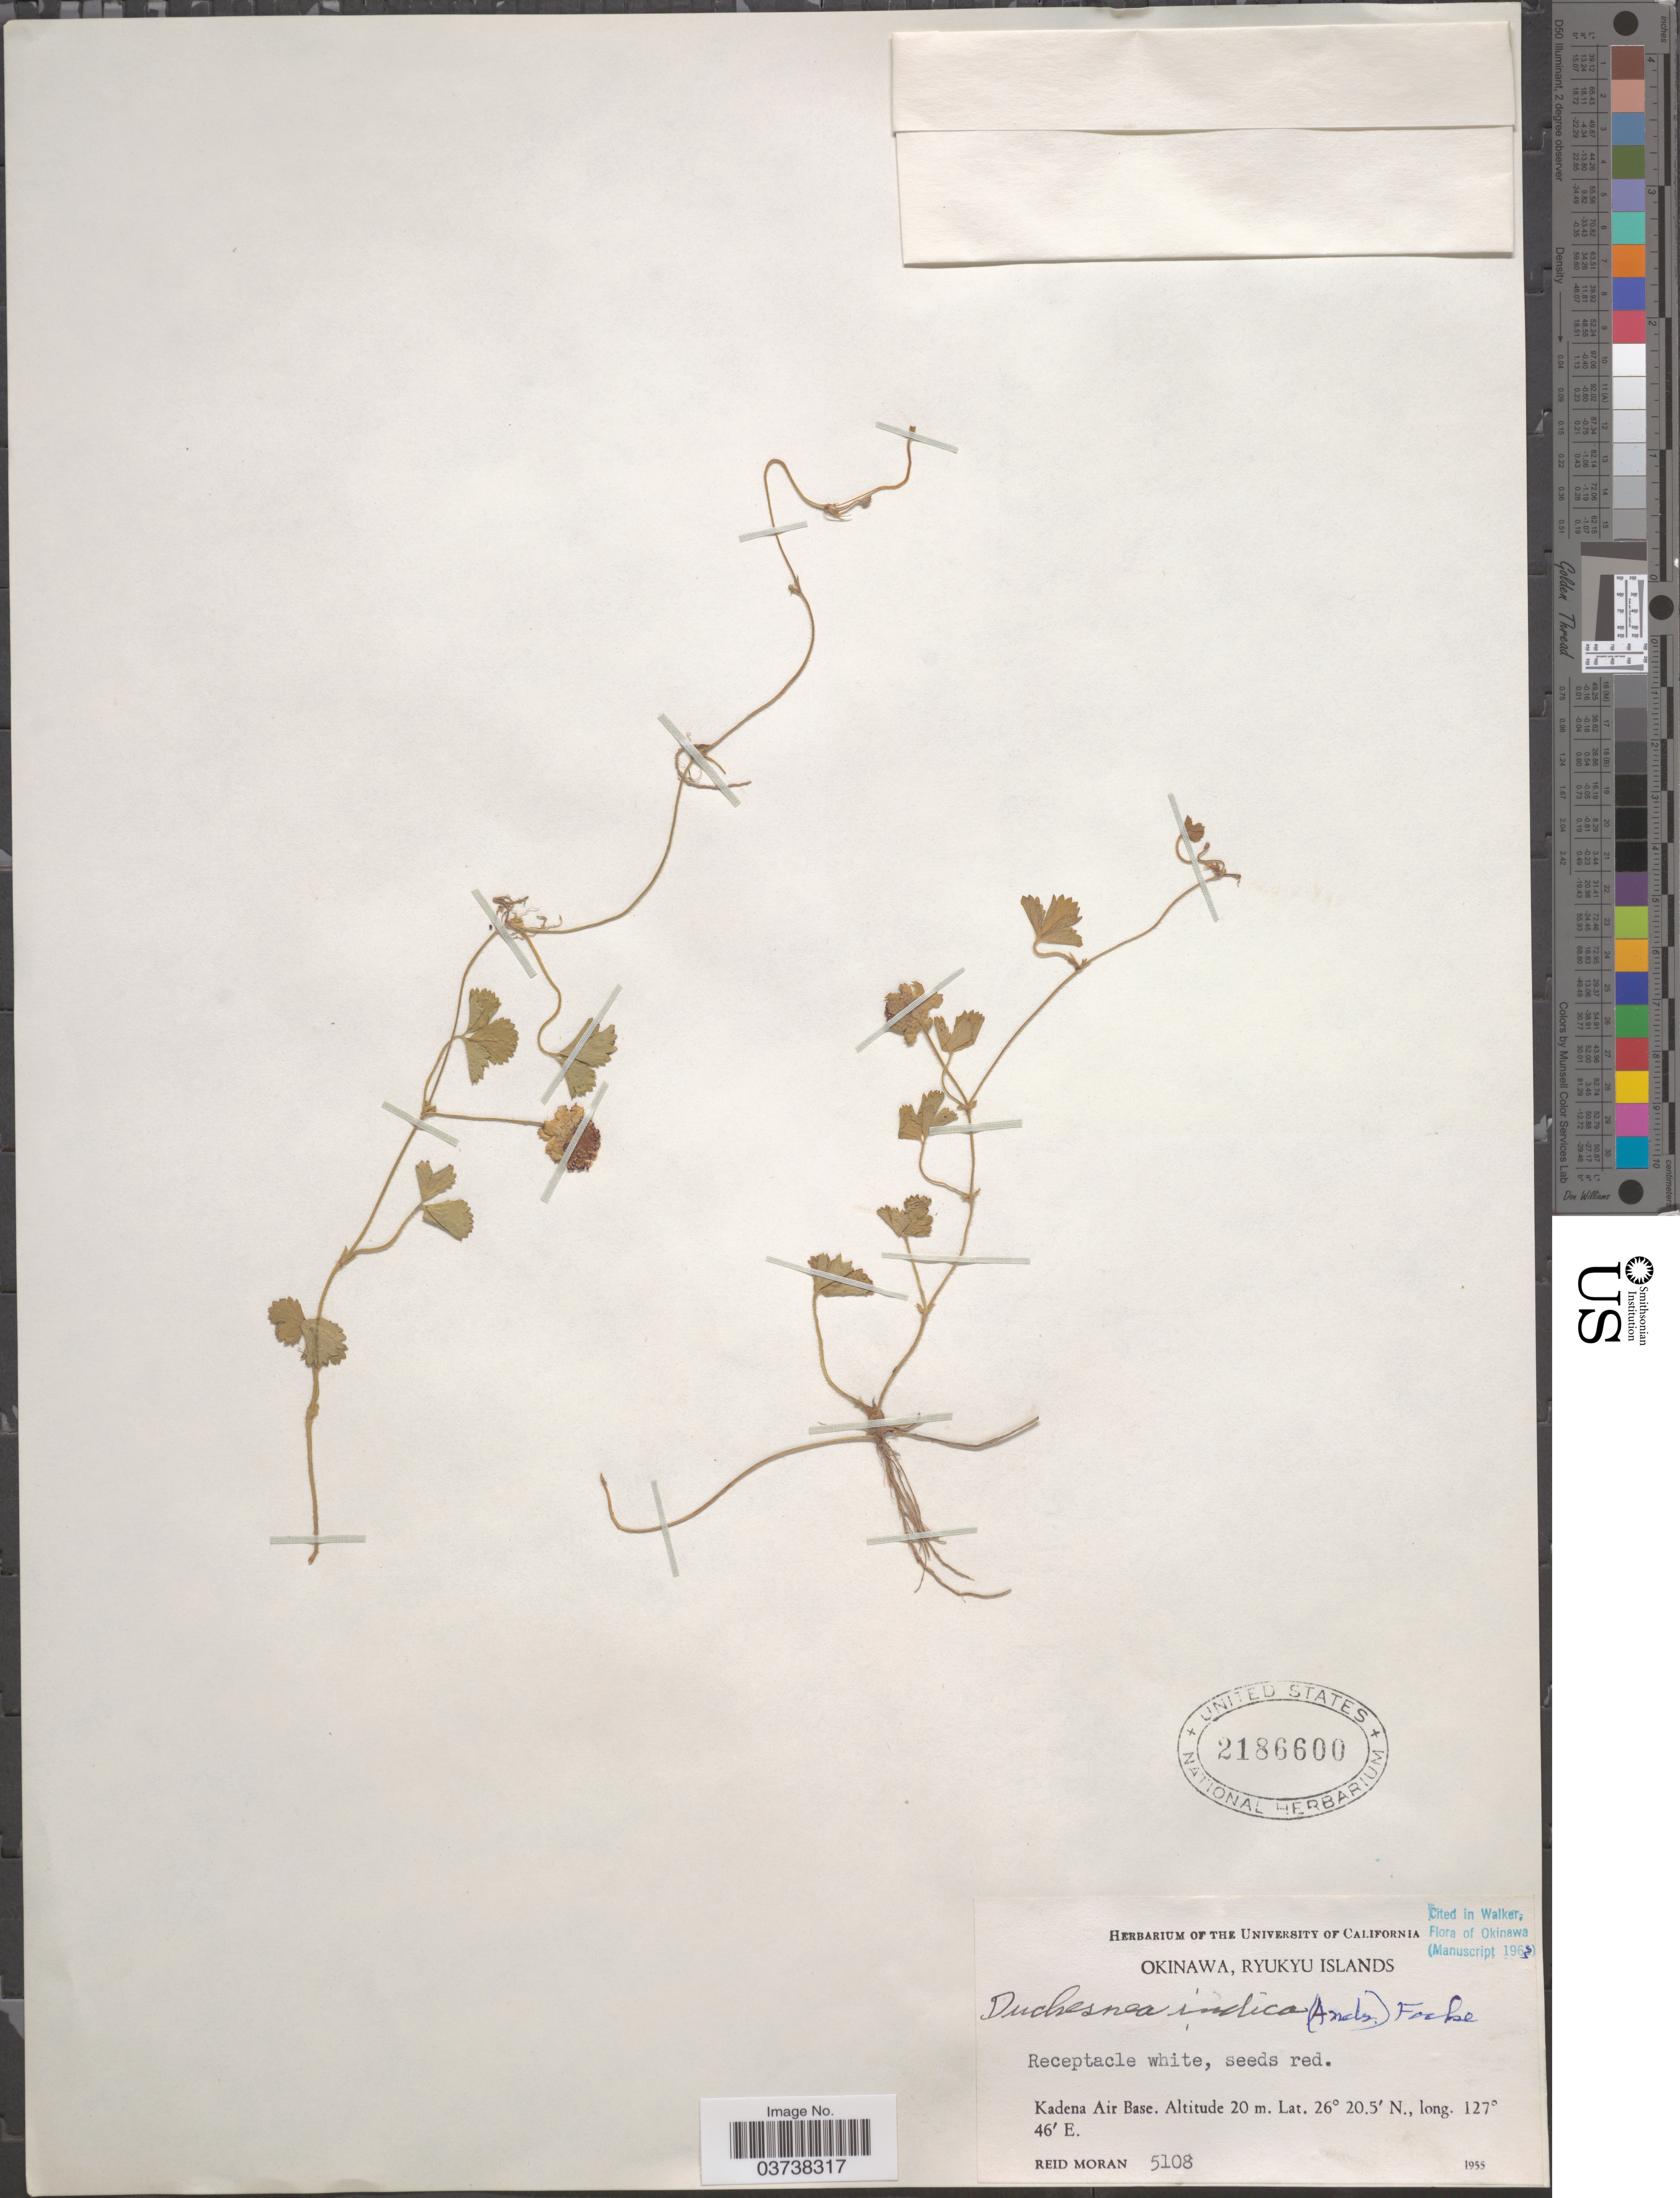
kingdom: Plantae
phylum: Tracheophyta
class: Magnoliopsida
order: Rosales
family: Rosaceae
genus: Potentilla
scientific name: Potentilla indica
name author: (Andrews) Th. Wolf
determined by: Strong, Mark T., (BOT), Smithsonian Institution - National Museum of Natural History (UNITED STATES)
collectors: R. V. Moran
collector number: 5108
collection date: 1955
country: Japan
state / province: Okinawa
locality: Ryukyu Islands. Kadena Air Base.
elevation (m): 20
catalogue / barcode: US 2186600